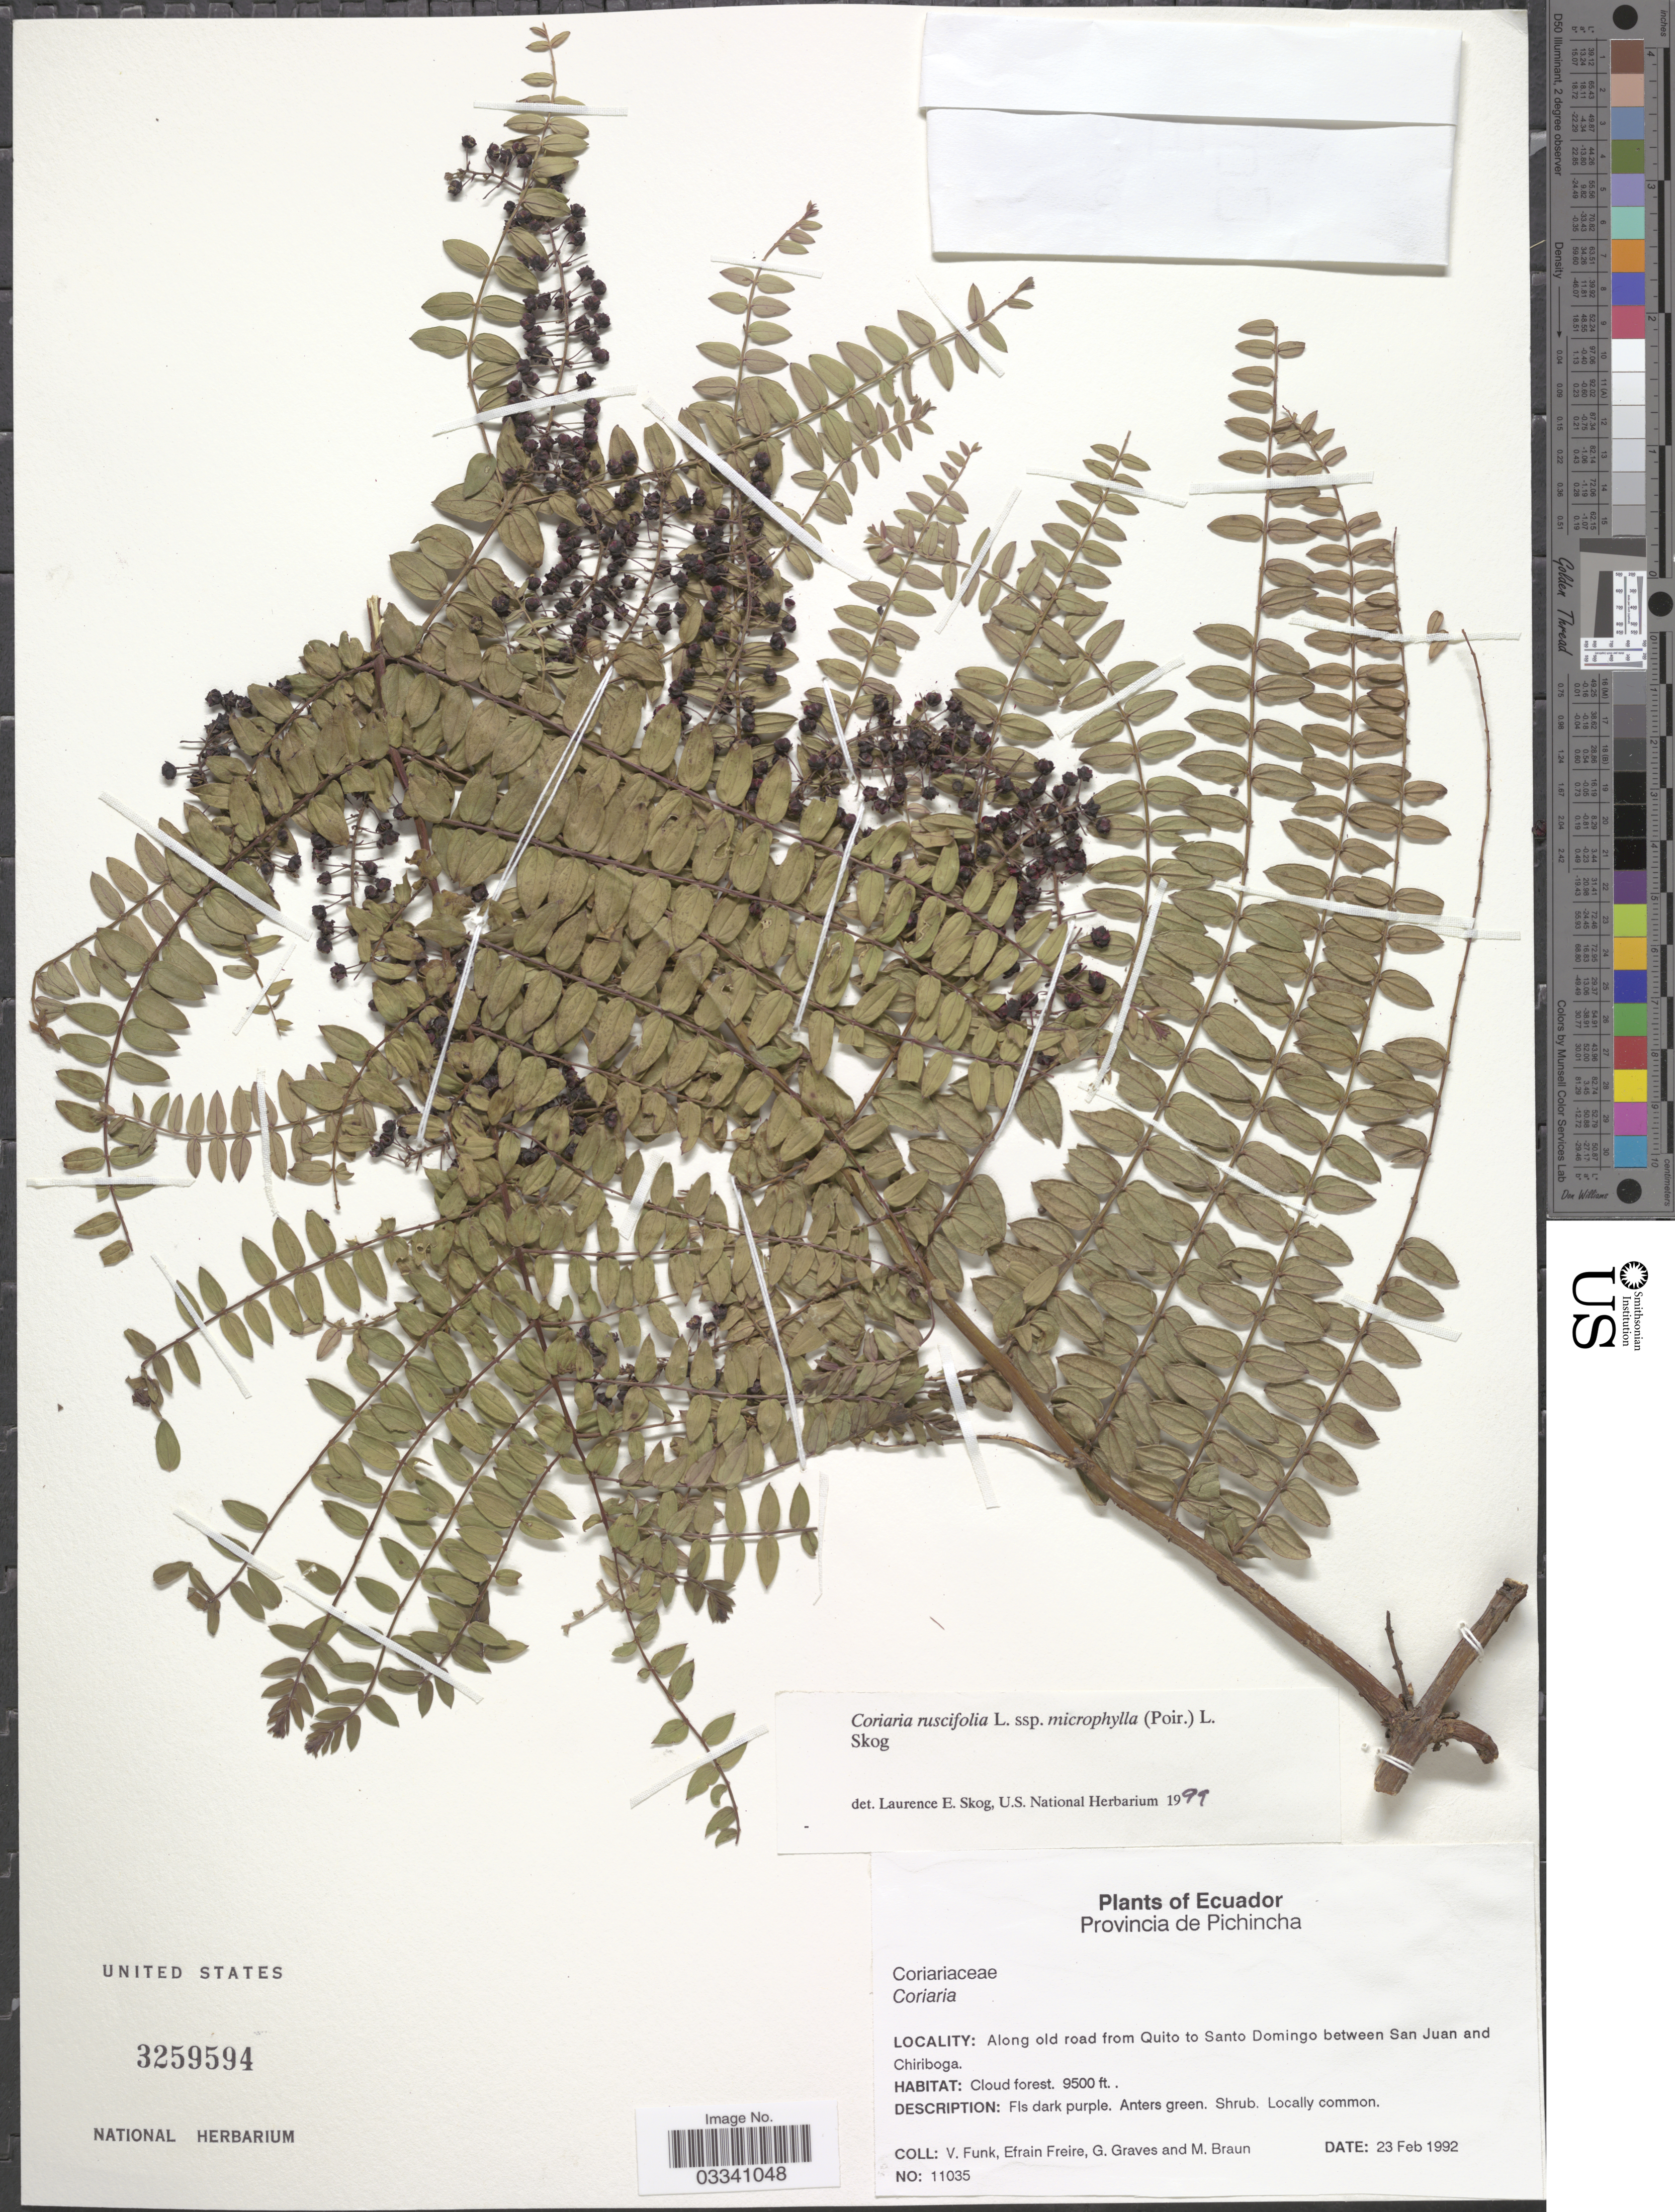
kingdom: Plantae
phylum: Tracheophyta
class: Magnoliopsida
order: Cucurbitales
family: Coriariaceae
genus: Coriaria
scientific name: Coriaria ruscifolia subsp. microphylla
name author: (Poir.) L.E. Skog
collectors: V. Funk, E. Freire, G. Graves & M. Braun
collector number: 11035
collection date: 1992-02-23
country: Ecuador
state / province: Pichincha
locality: Along old road from Quito to Santo Domingo between San Juan and Chiriboga.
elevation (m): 2896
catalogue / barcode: US 3259594